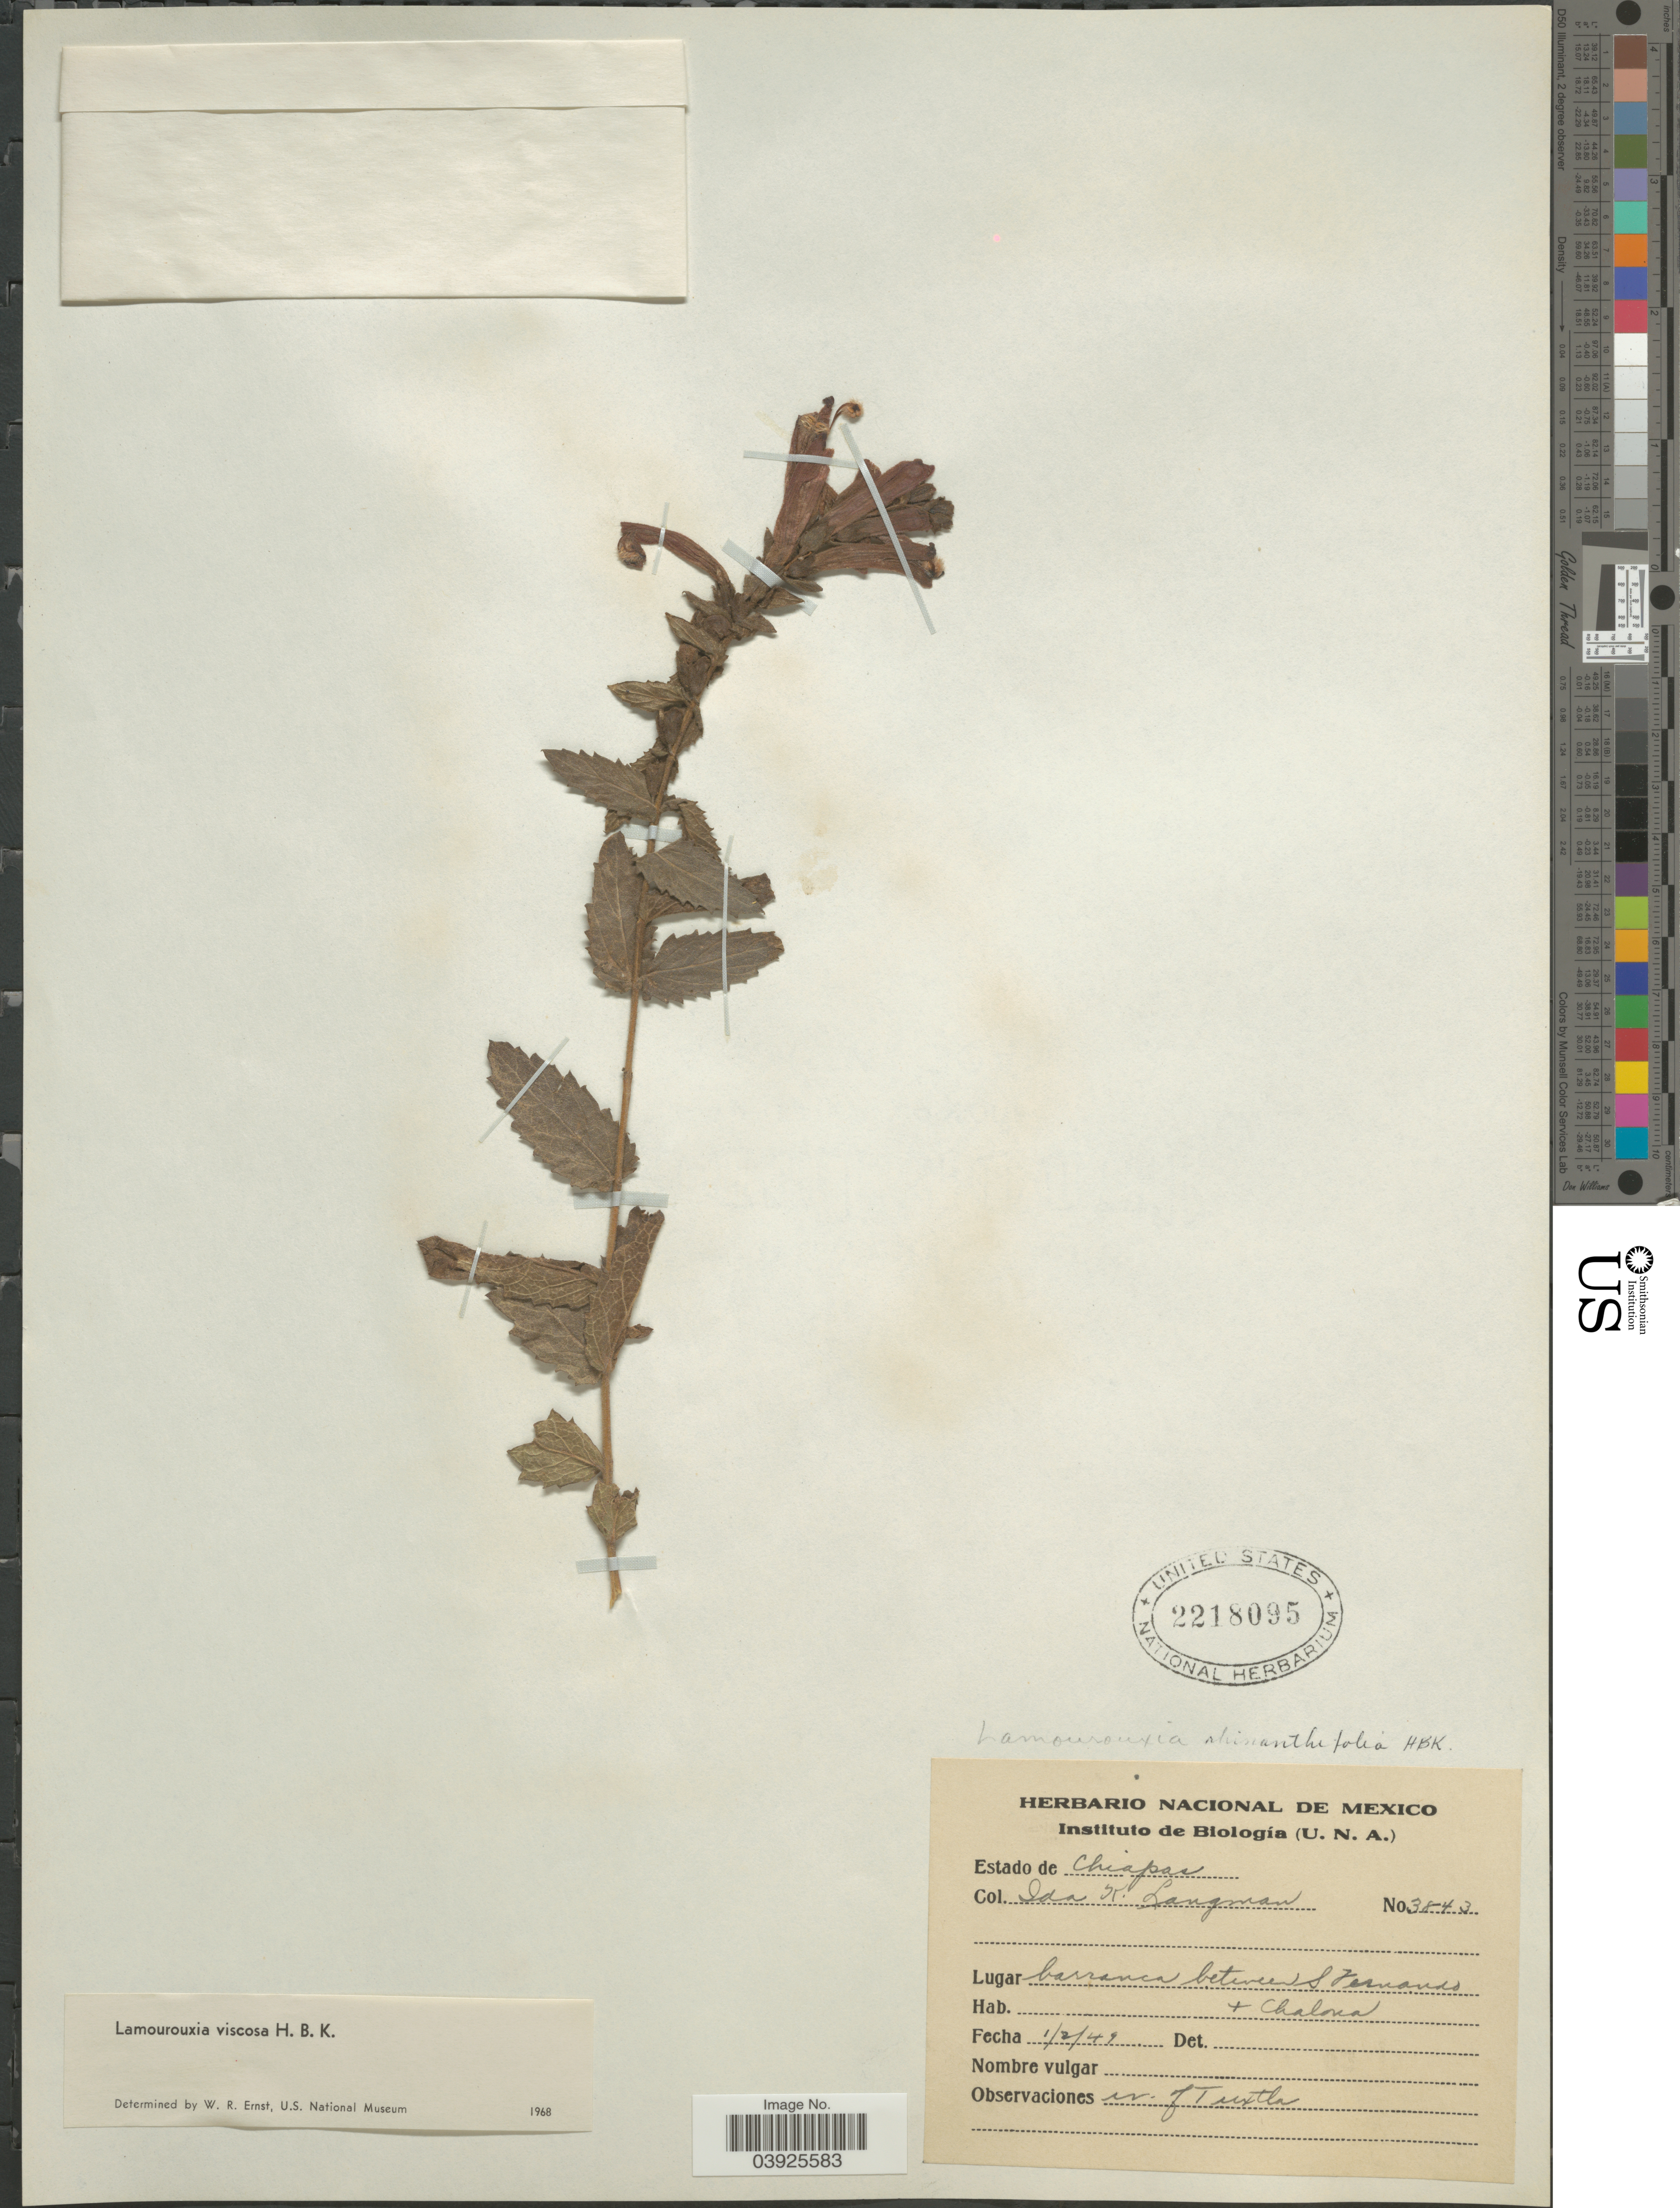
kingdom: Plantae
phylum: Tracheophyta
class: Magnoliopsida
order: Lamiales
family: Orobanchaceae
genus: Lamourouxia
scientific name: Lamourouxia viscosa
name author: Kunth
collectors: I. K. Langman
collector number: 3843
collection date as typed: Transcribed d/m/y: 1/2/49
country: Mexico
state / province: Chiapas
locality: Barranca between S Fernando + Chalma.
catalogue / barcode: US 2218095